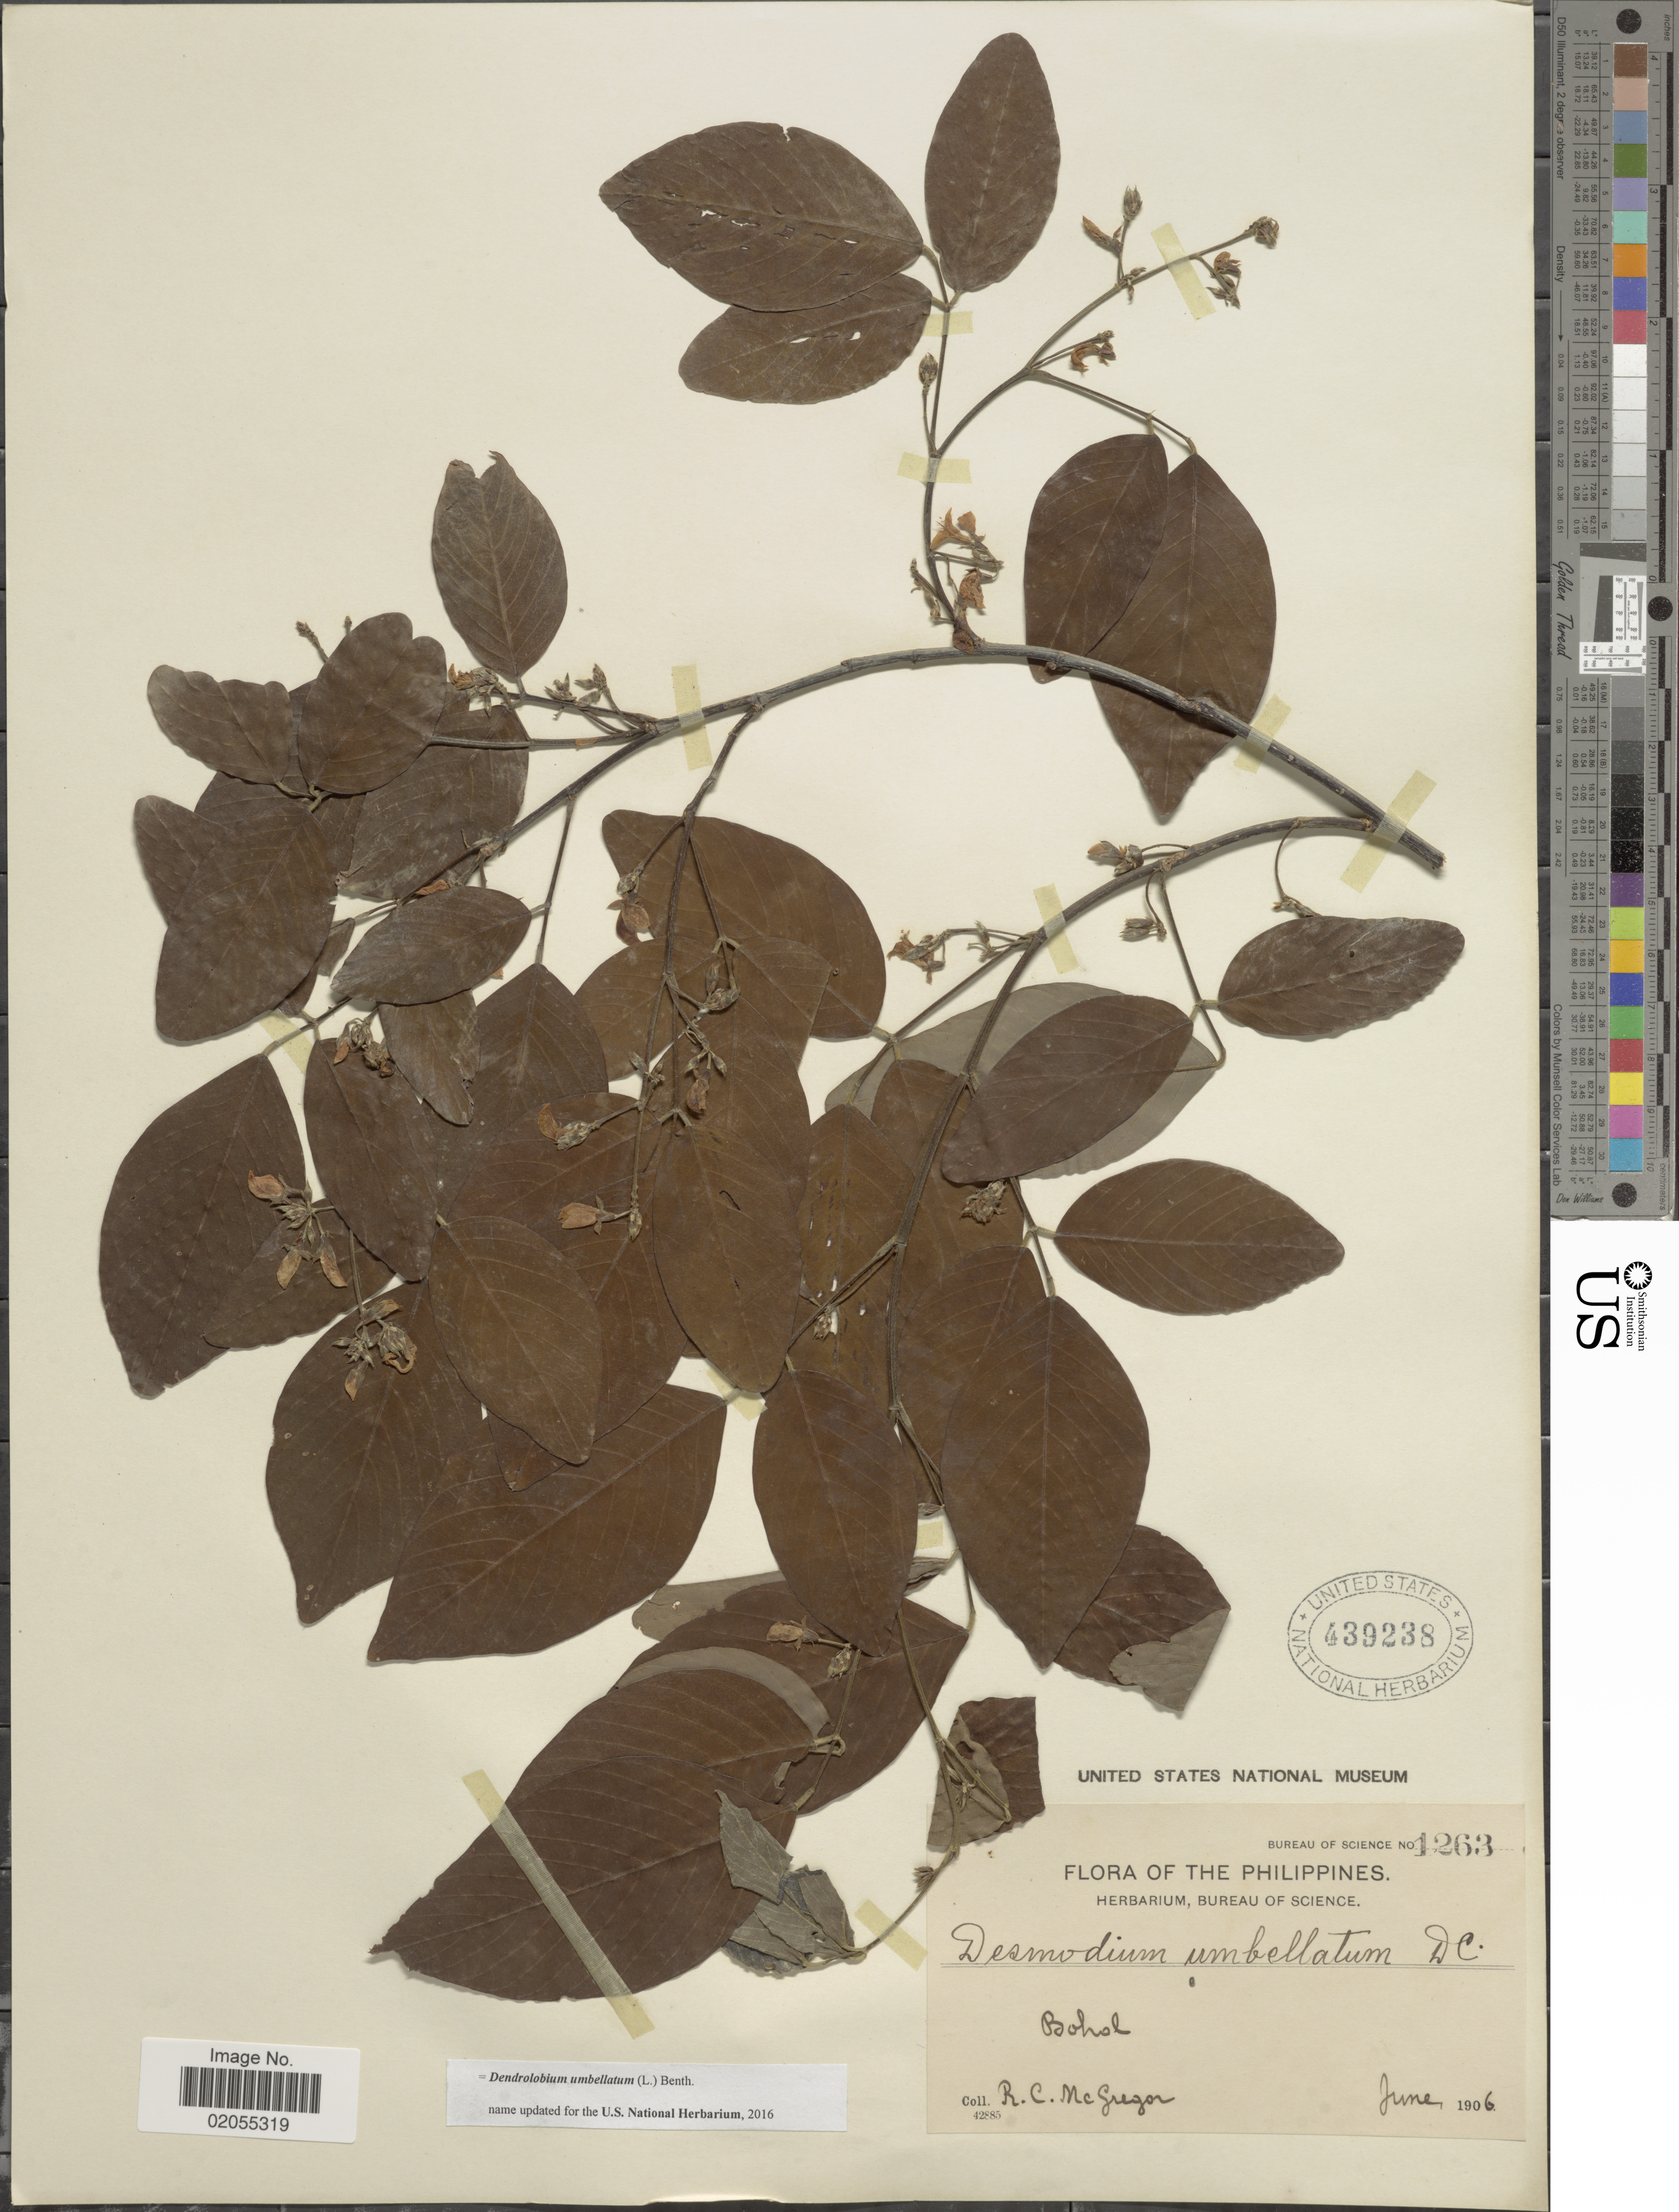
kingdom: Plantae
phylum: Tracheophyta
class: Magnoliopsida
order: Fabales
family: Fabaceae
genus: Dendrolobium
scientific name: Dendrolobium umbellatum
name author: (L.) Benth.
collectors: R. C. McGregor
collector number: Bureau of Science 1263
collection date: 1906-06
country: Philippines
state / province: Central Visayas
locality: Bohol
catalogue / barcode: US 439238